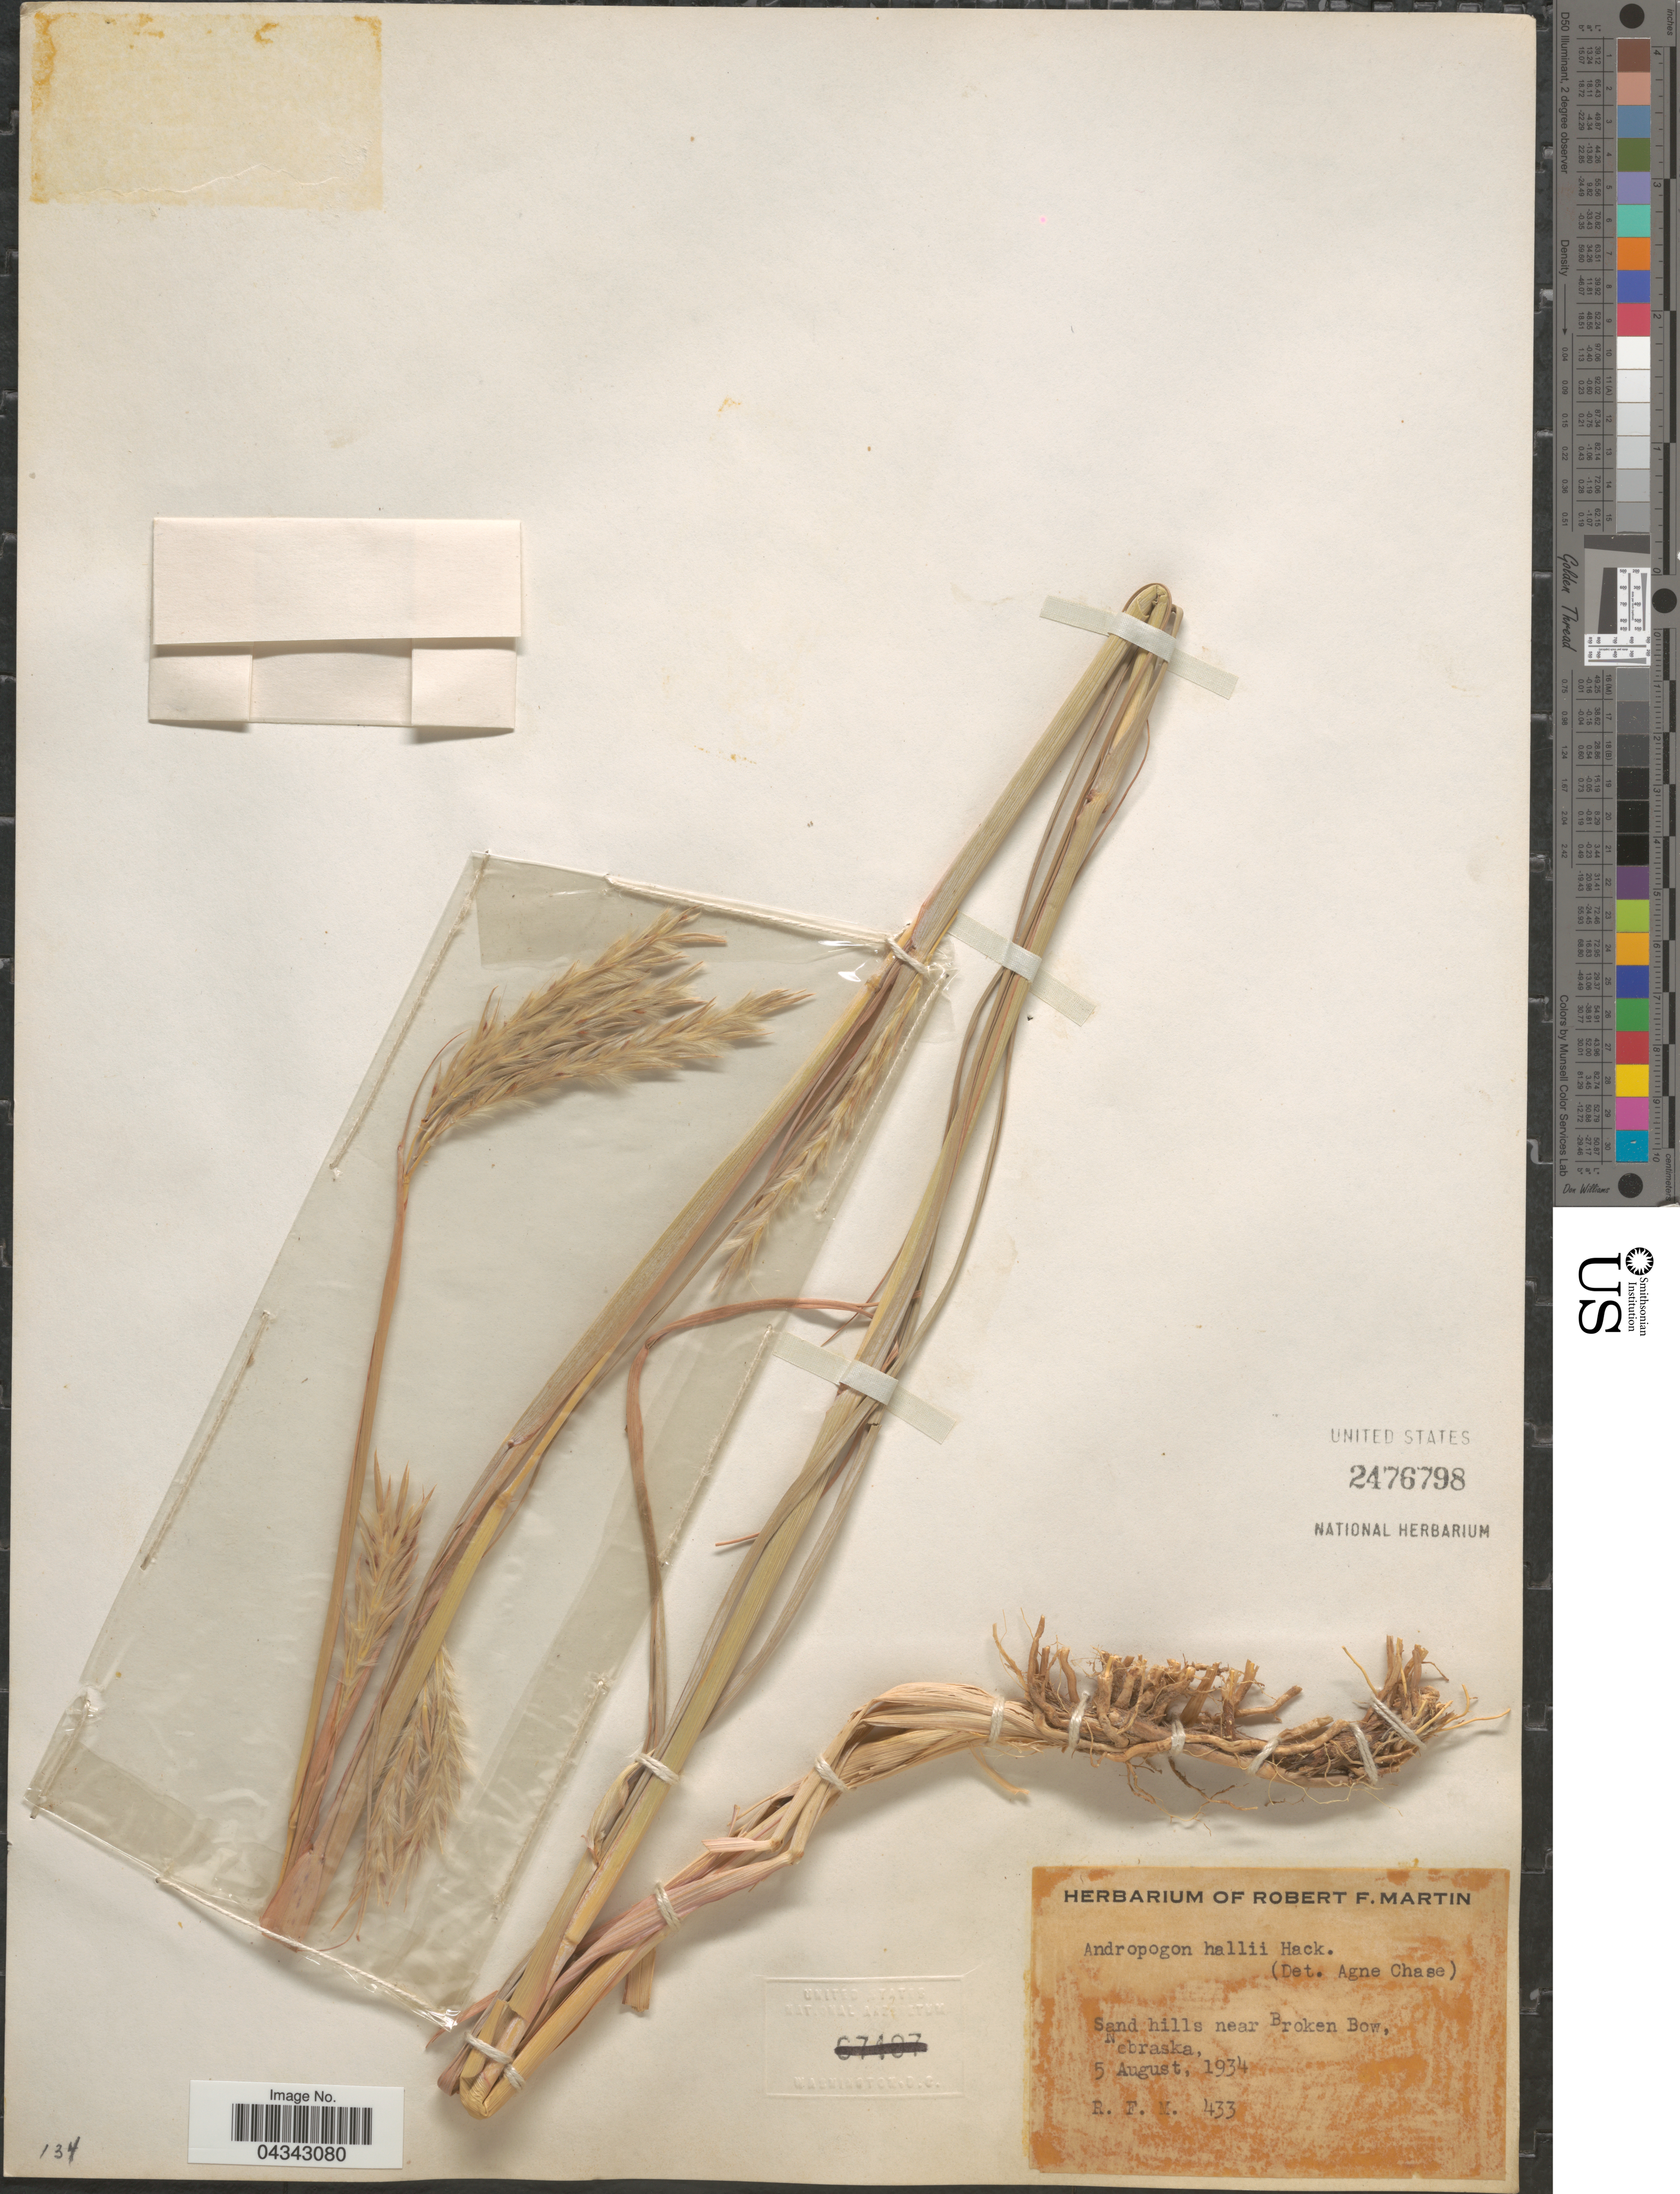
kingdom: Plantae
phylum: Tracheophyta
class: Liliopsida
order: Poales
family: Poaceae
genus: Andropogon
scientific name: Andropogon gerardii subsp. hallii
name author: (Hack.) Wipff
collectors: R. F. Martin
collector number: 433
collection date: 1934-08-05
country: United States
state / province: Nebraska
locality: Sand hills near Broken Bow.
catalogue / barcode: US 2476798